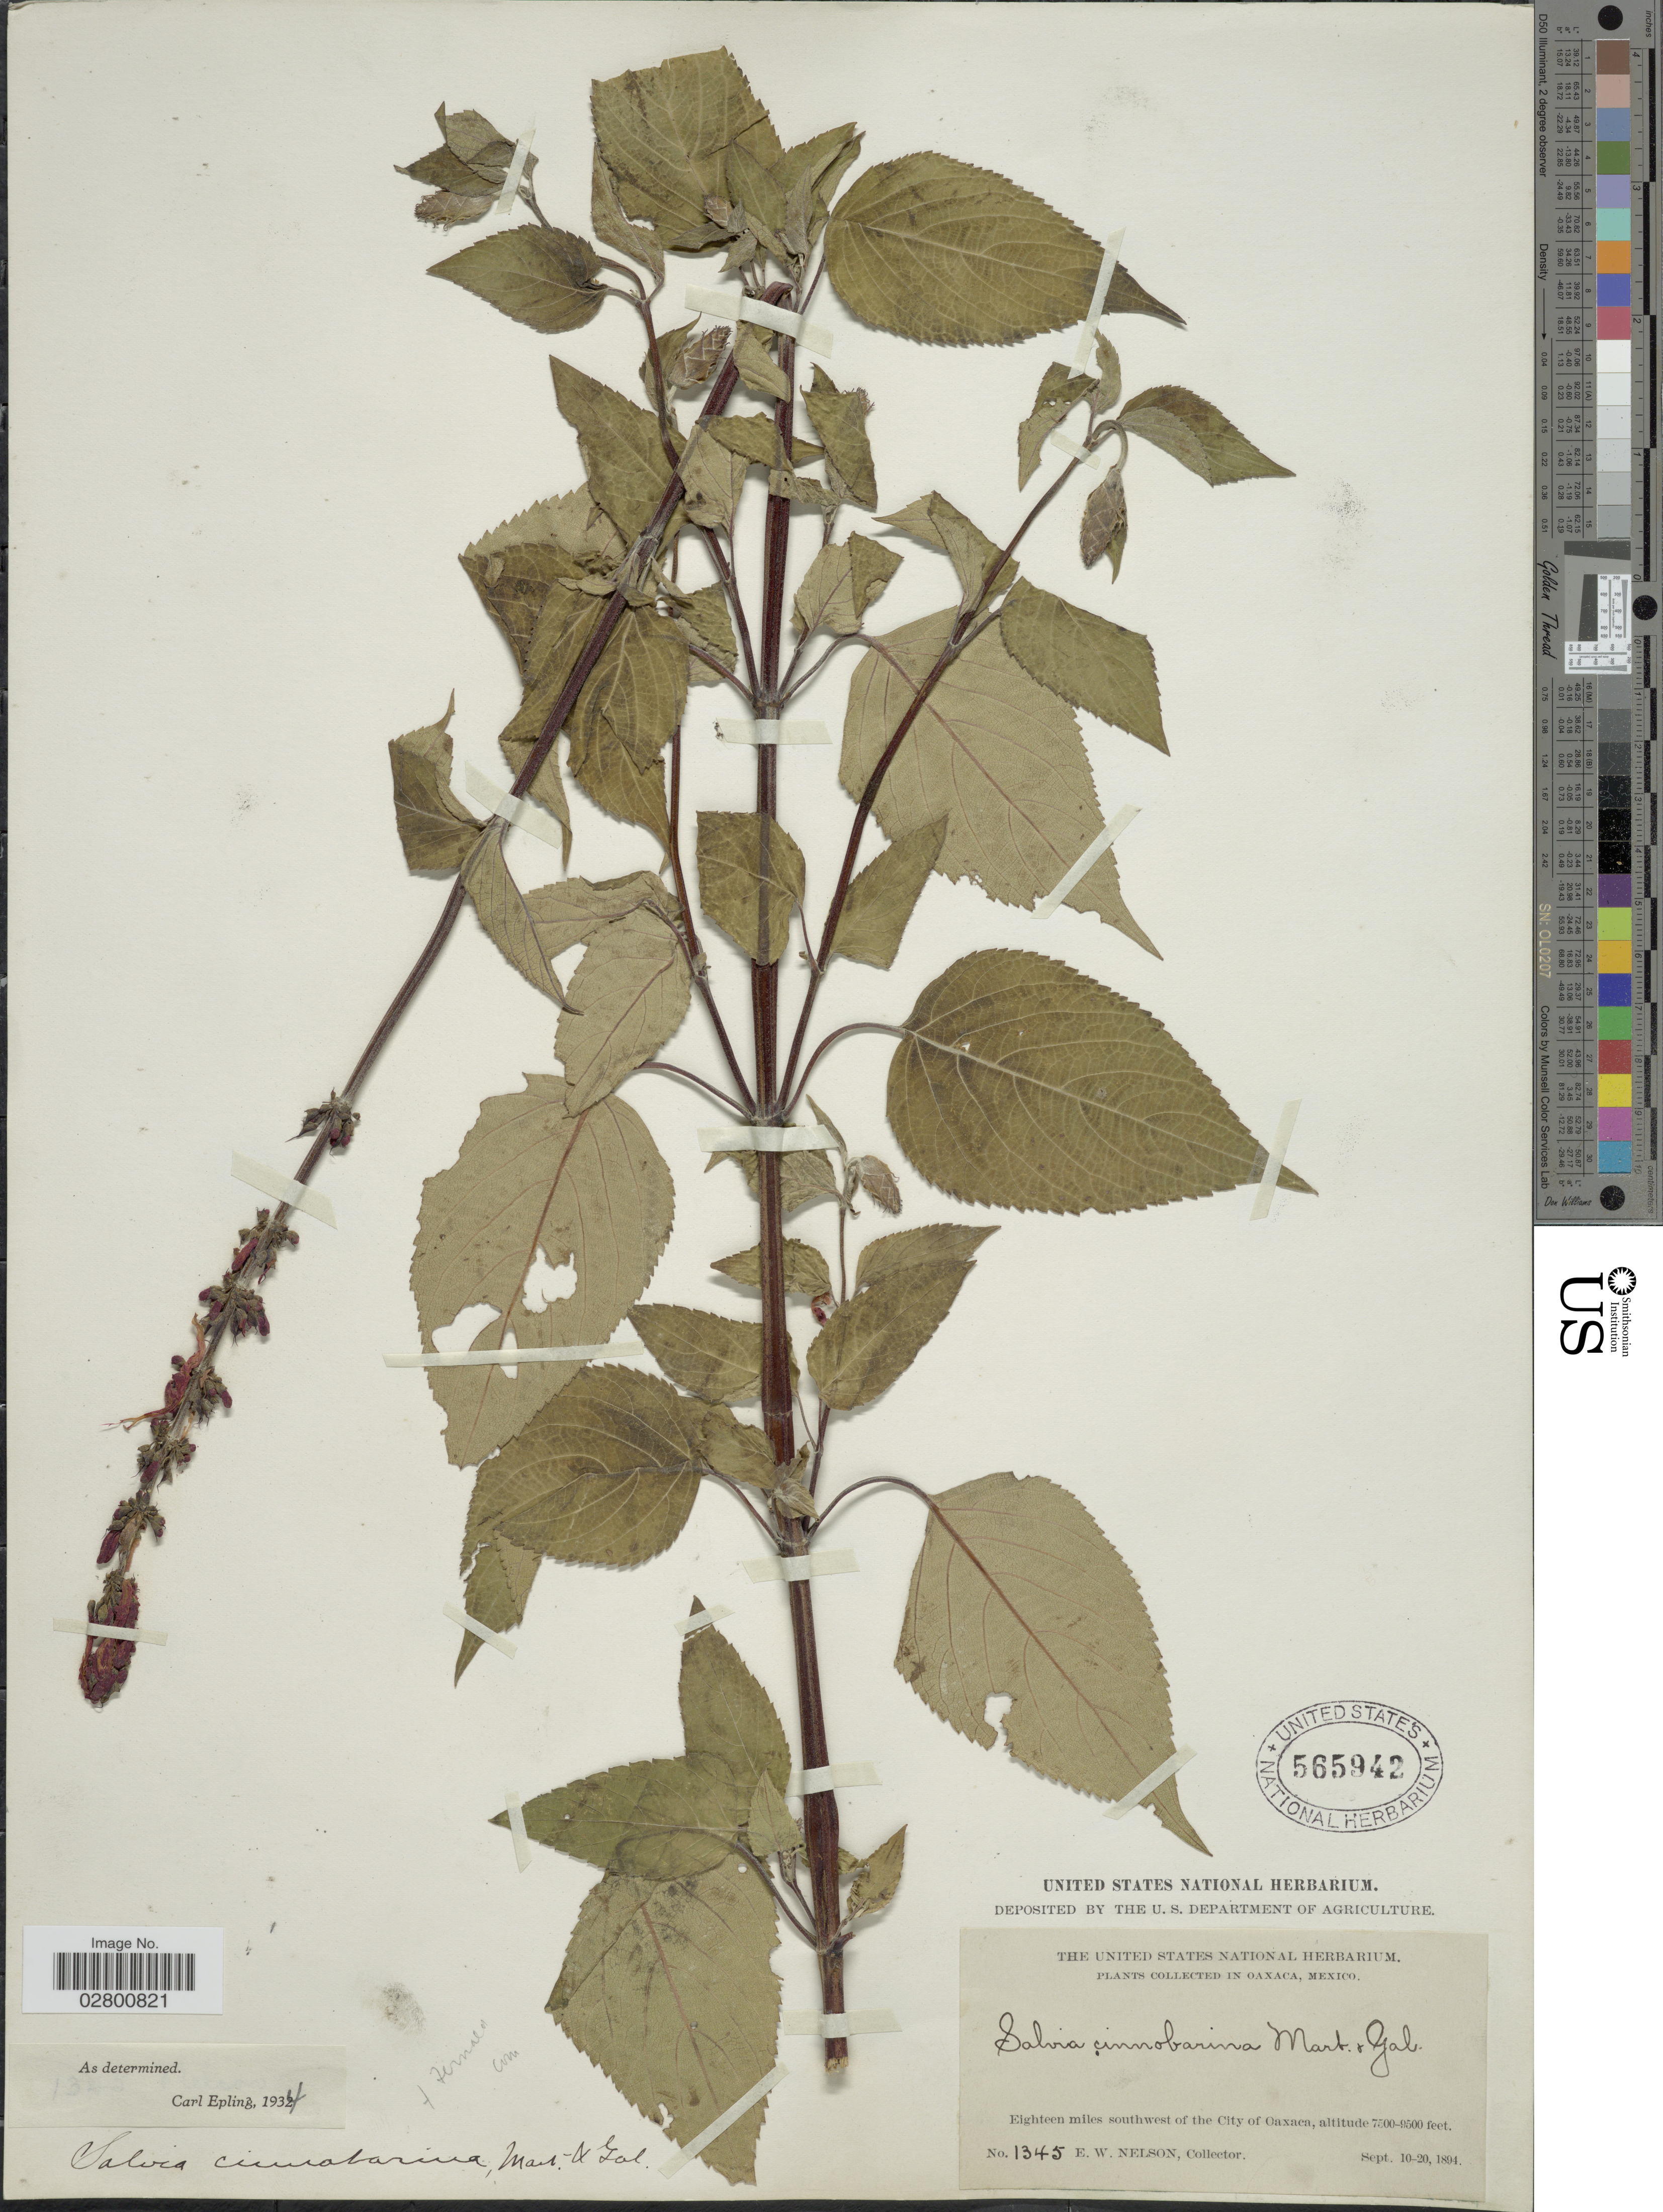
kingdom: Plantae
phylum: Tracheophyta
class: Magnoliopsida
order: Lamiales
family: Lamiaceae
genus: Salvia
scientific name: Salvia cinnabarina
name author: M. Martens & Galeotti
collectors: E. W. Nelson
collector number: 1345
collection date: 1894-09-10/1894-09-20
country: Mexico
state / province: Oaxaca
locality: Eighteen miles southwest of the City of Oaxaca.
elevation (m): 2286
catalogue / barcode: US 565942